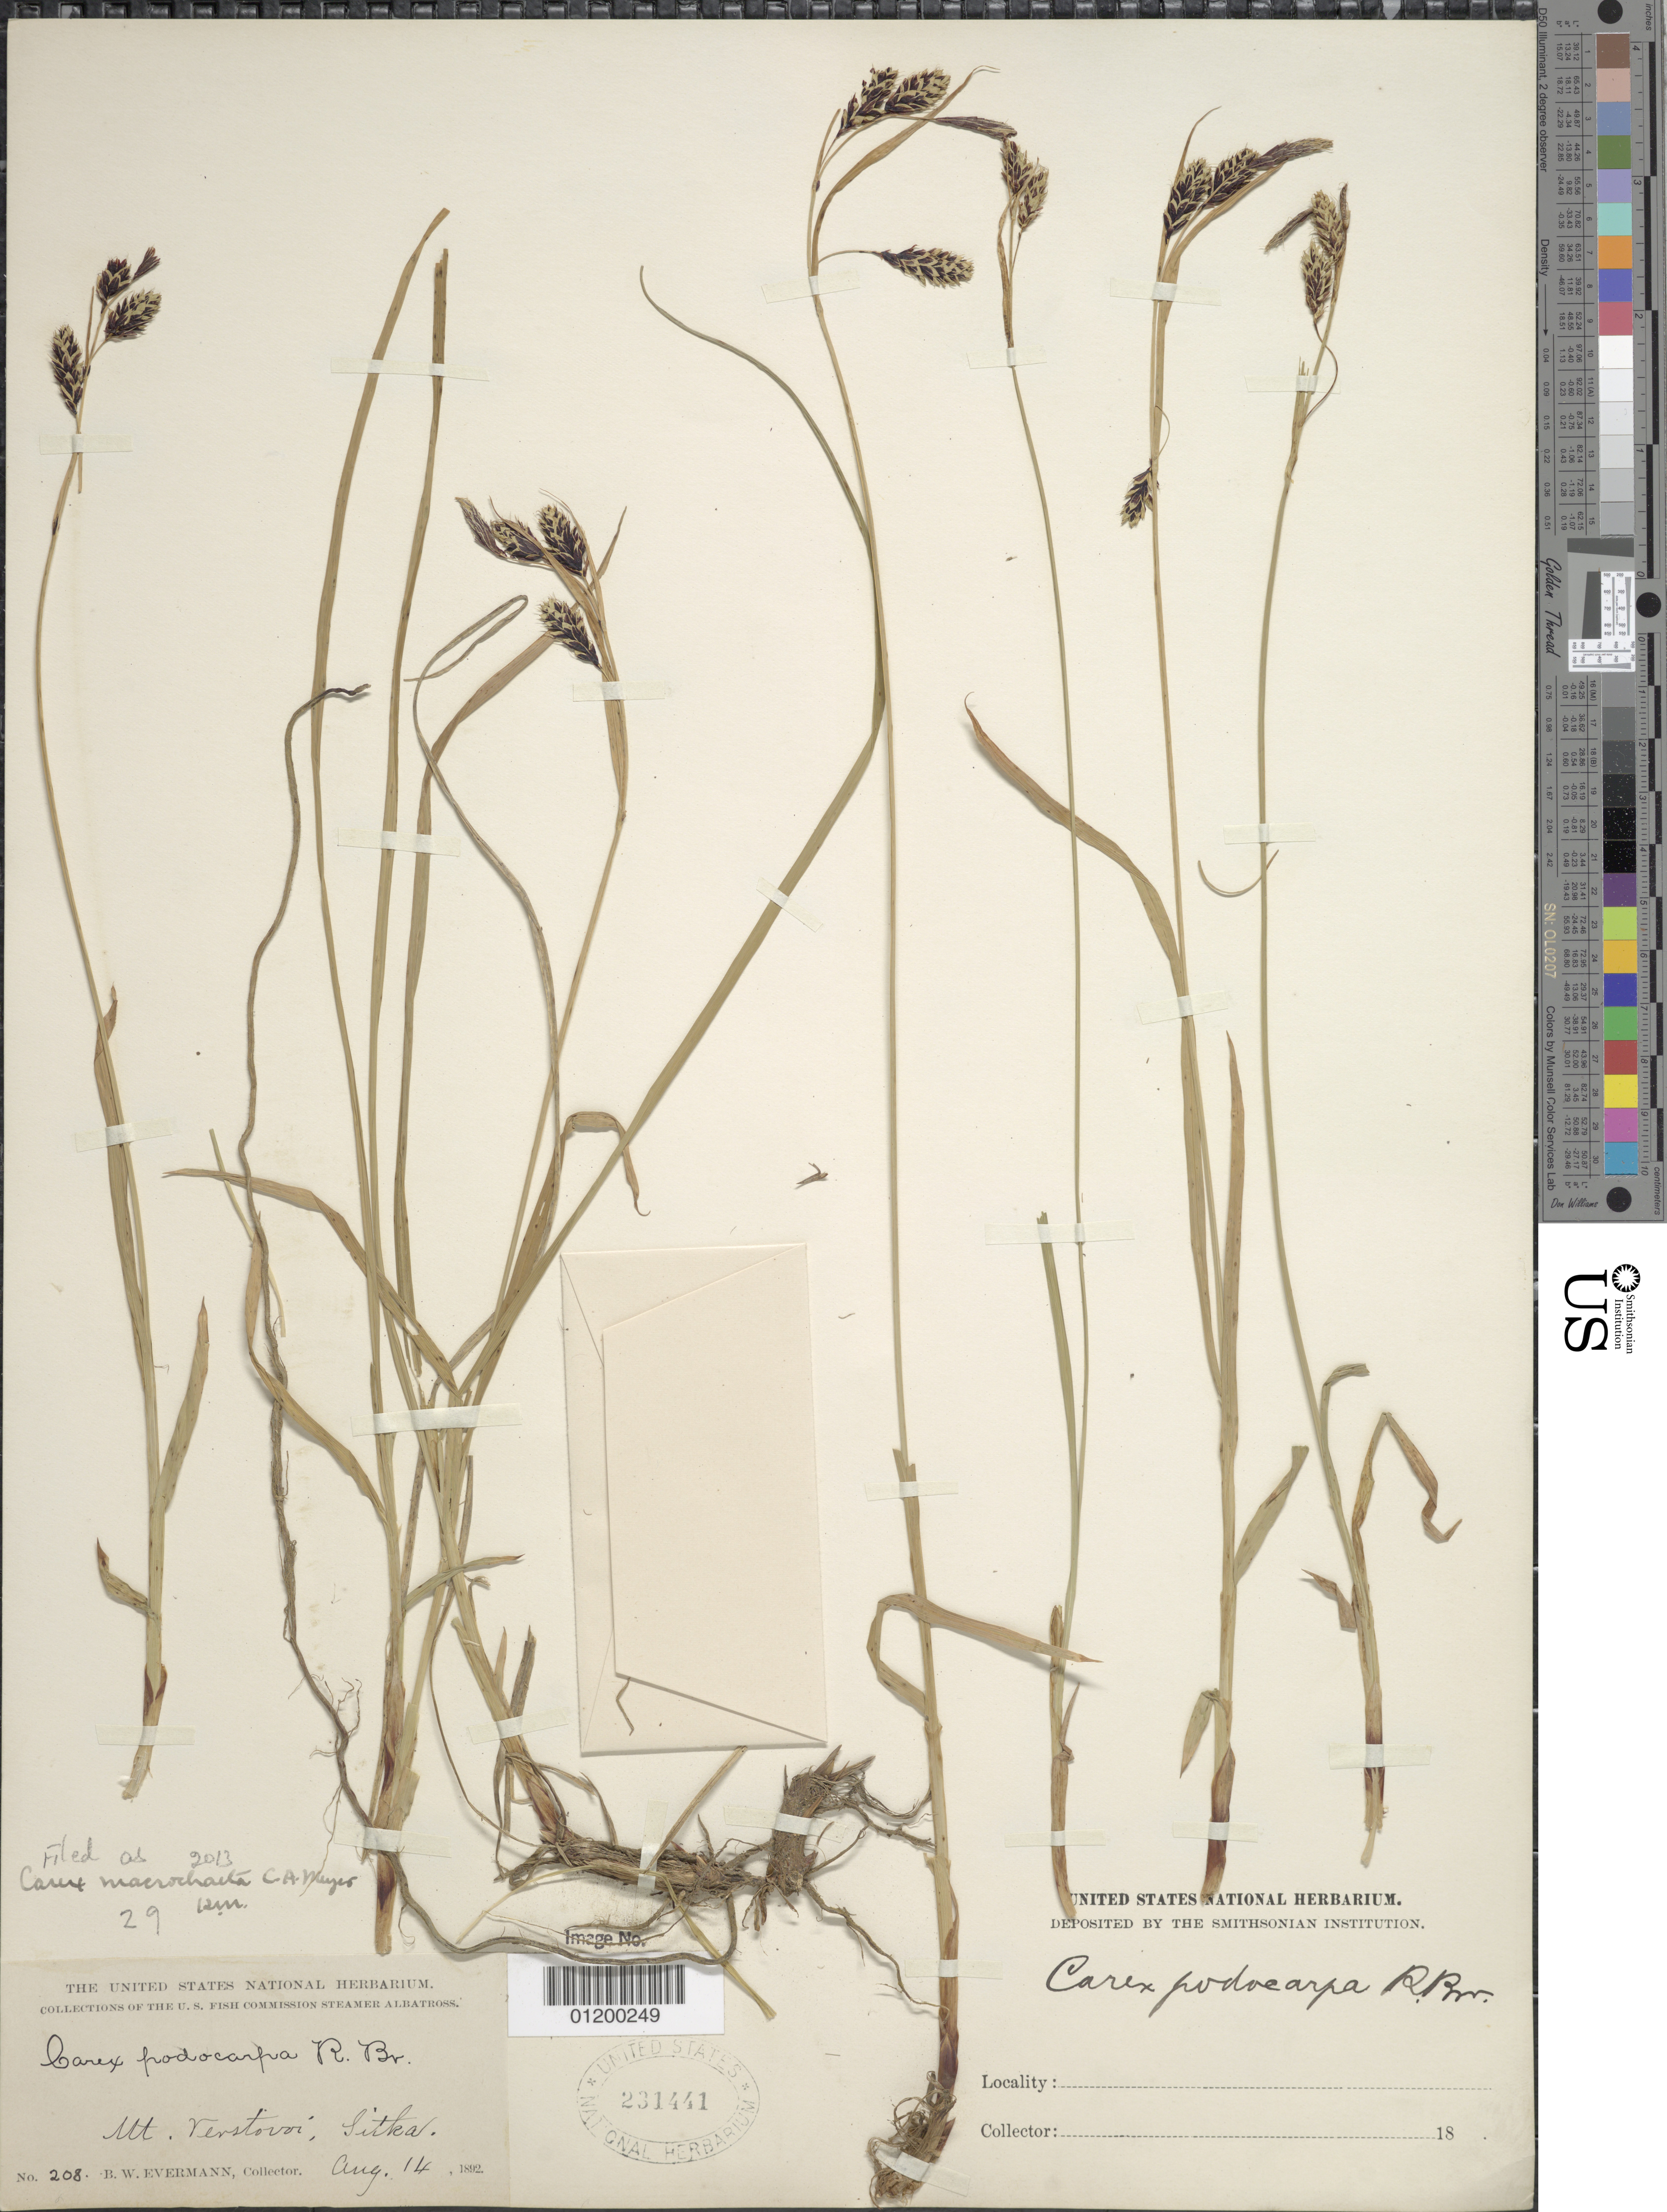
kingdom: Plantae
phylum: Tracheophyta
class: Liliopsida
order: Poales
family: Cyperaceae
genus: Carex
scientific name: Carex macrochaeta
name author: C.A. Mey.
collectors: B. W. Evermann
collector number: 208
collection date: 1892-08-14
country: United States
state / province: Alaska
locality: Sitka, Mt. Verstovoi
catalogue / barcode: US 231441